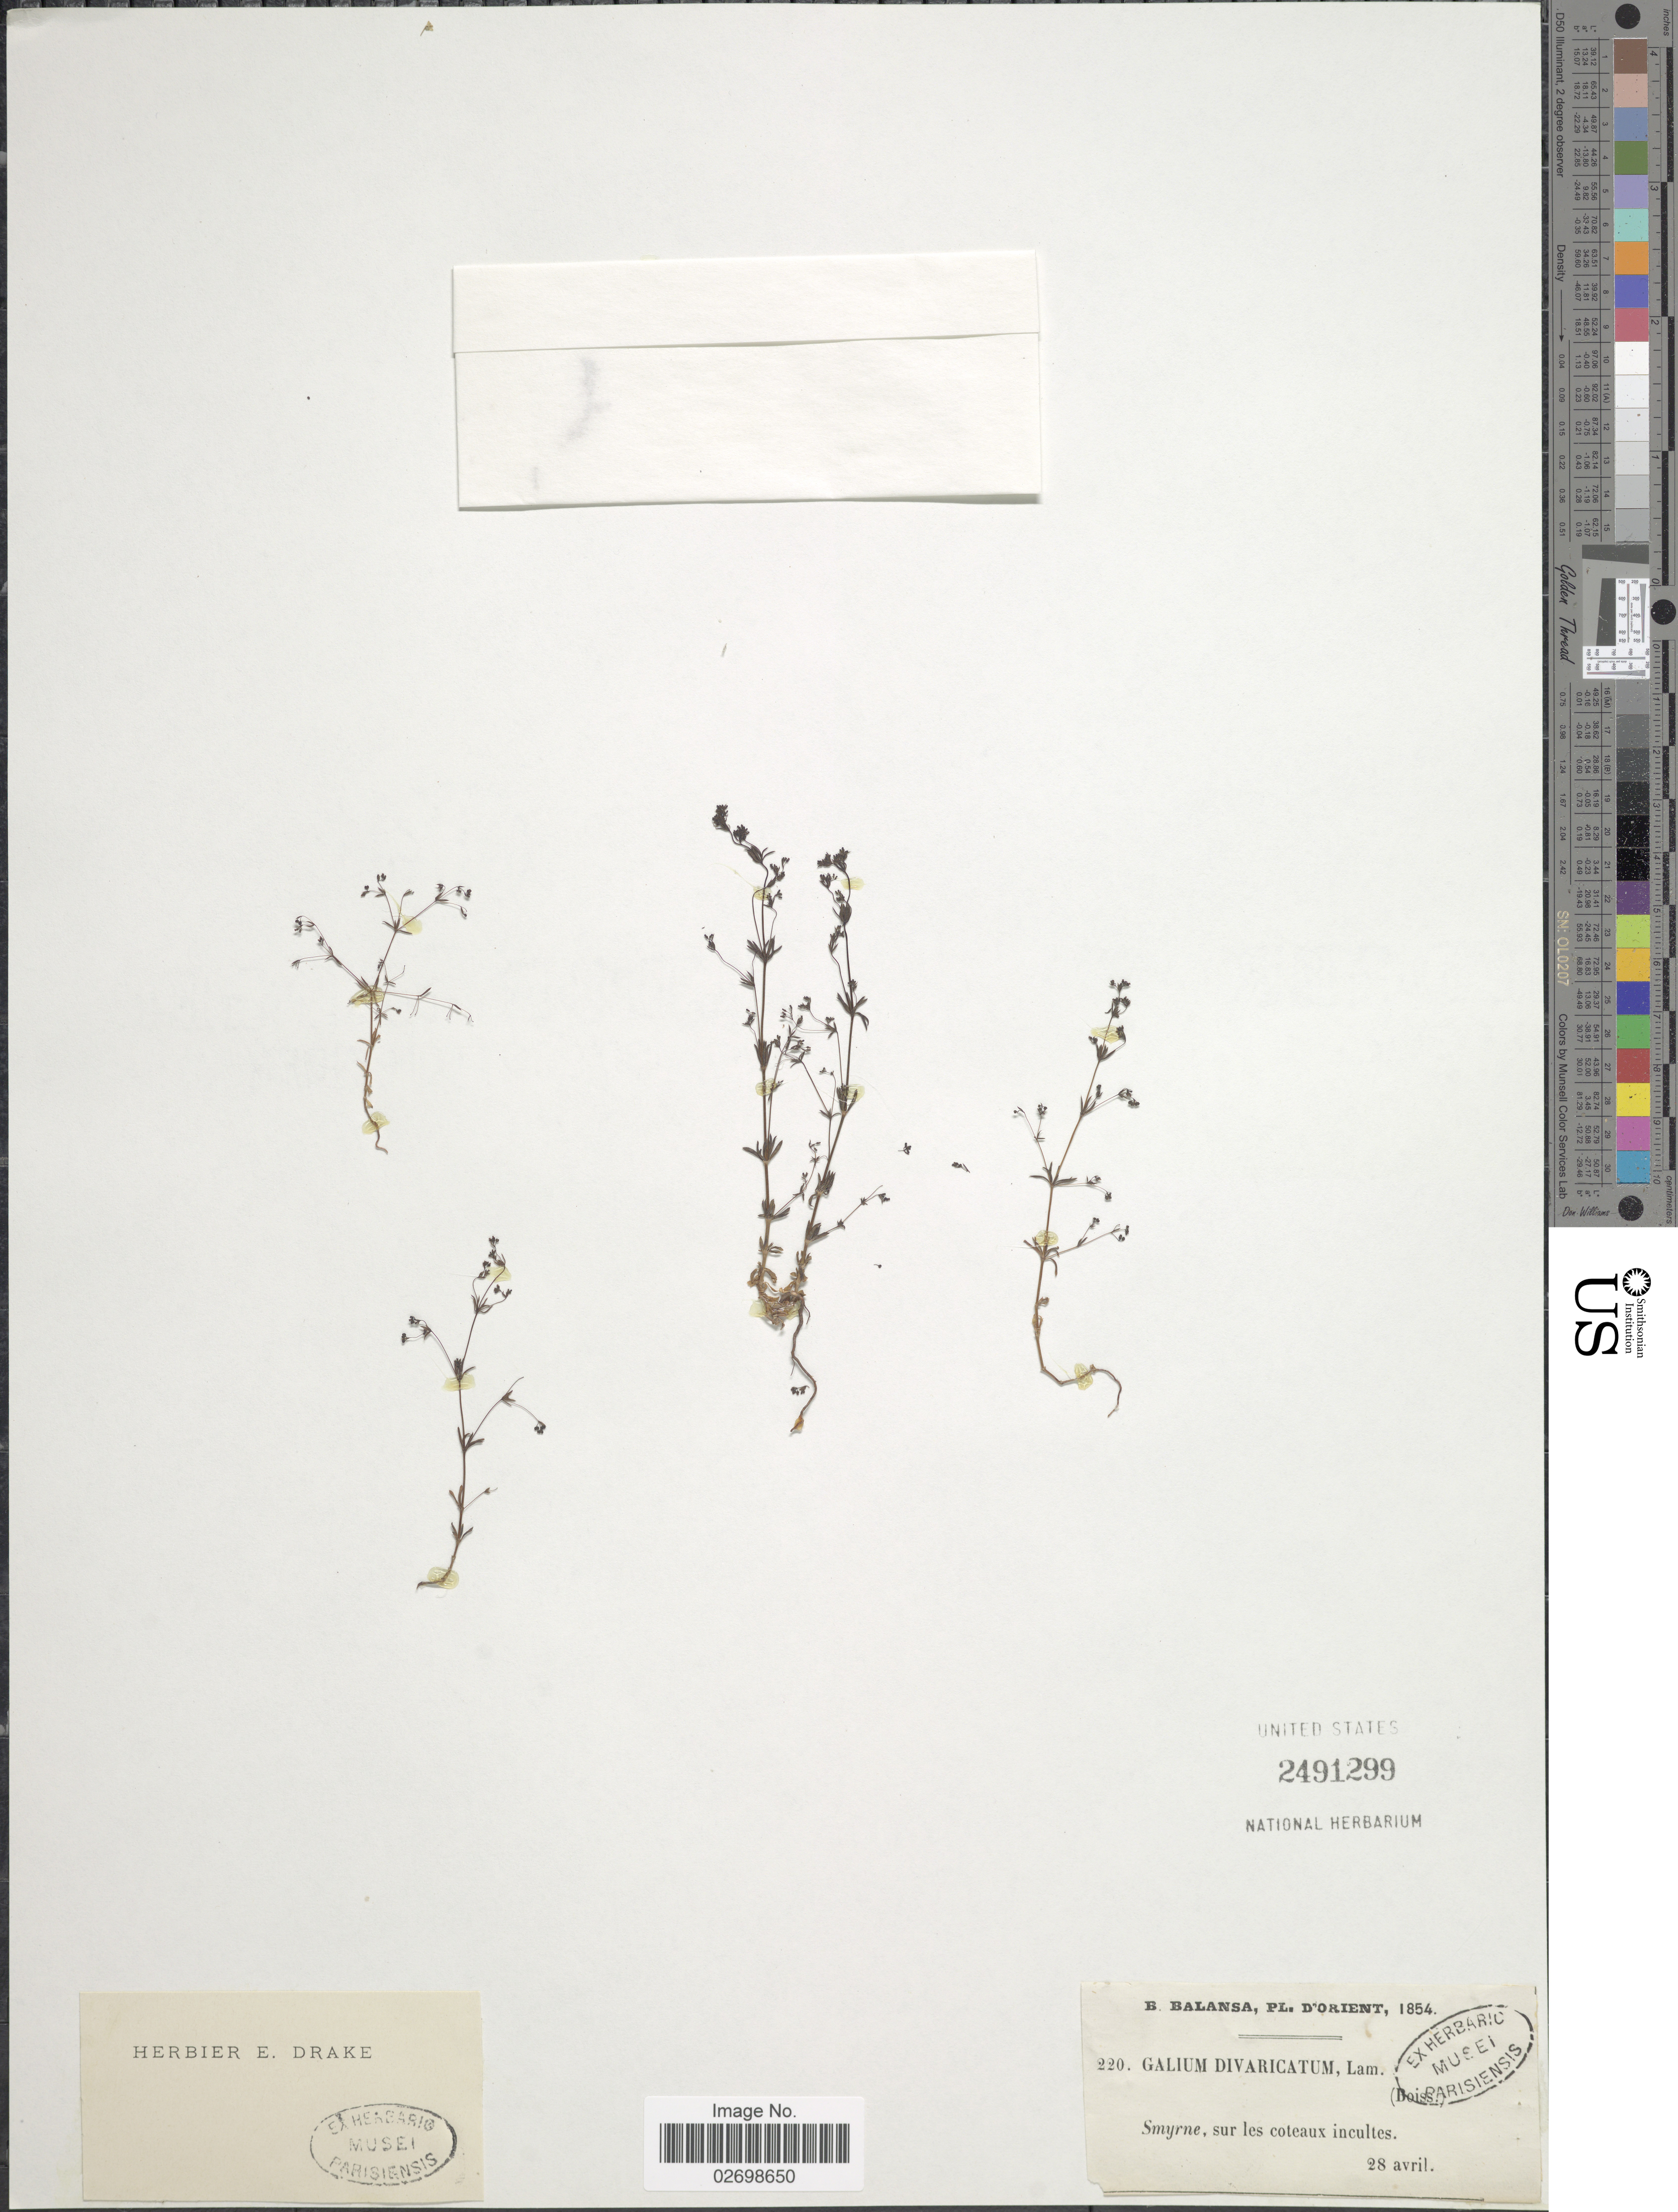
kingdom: Plantae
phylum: Tracheophyta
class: Magnoliopsida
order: Gentianales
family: Rubiaceae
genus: Galium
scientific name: Galium divaricatum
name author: Pourr. ex Lam.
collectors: B. Balansa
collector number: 220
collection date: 1854-04-28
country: Turkey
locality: Pl. D' Orient, Smyrne, sur les coteaux incultes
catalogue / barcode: US 2491299